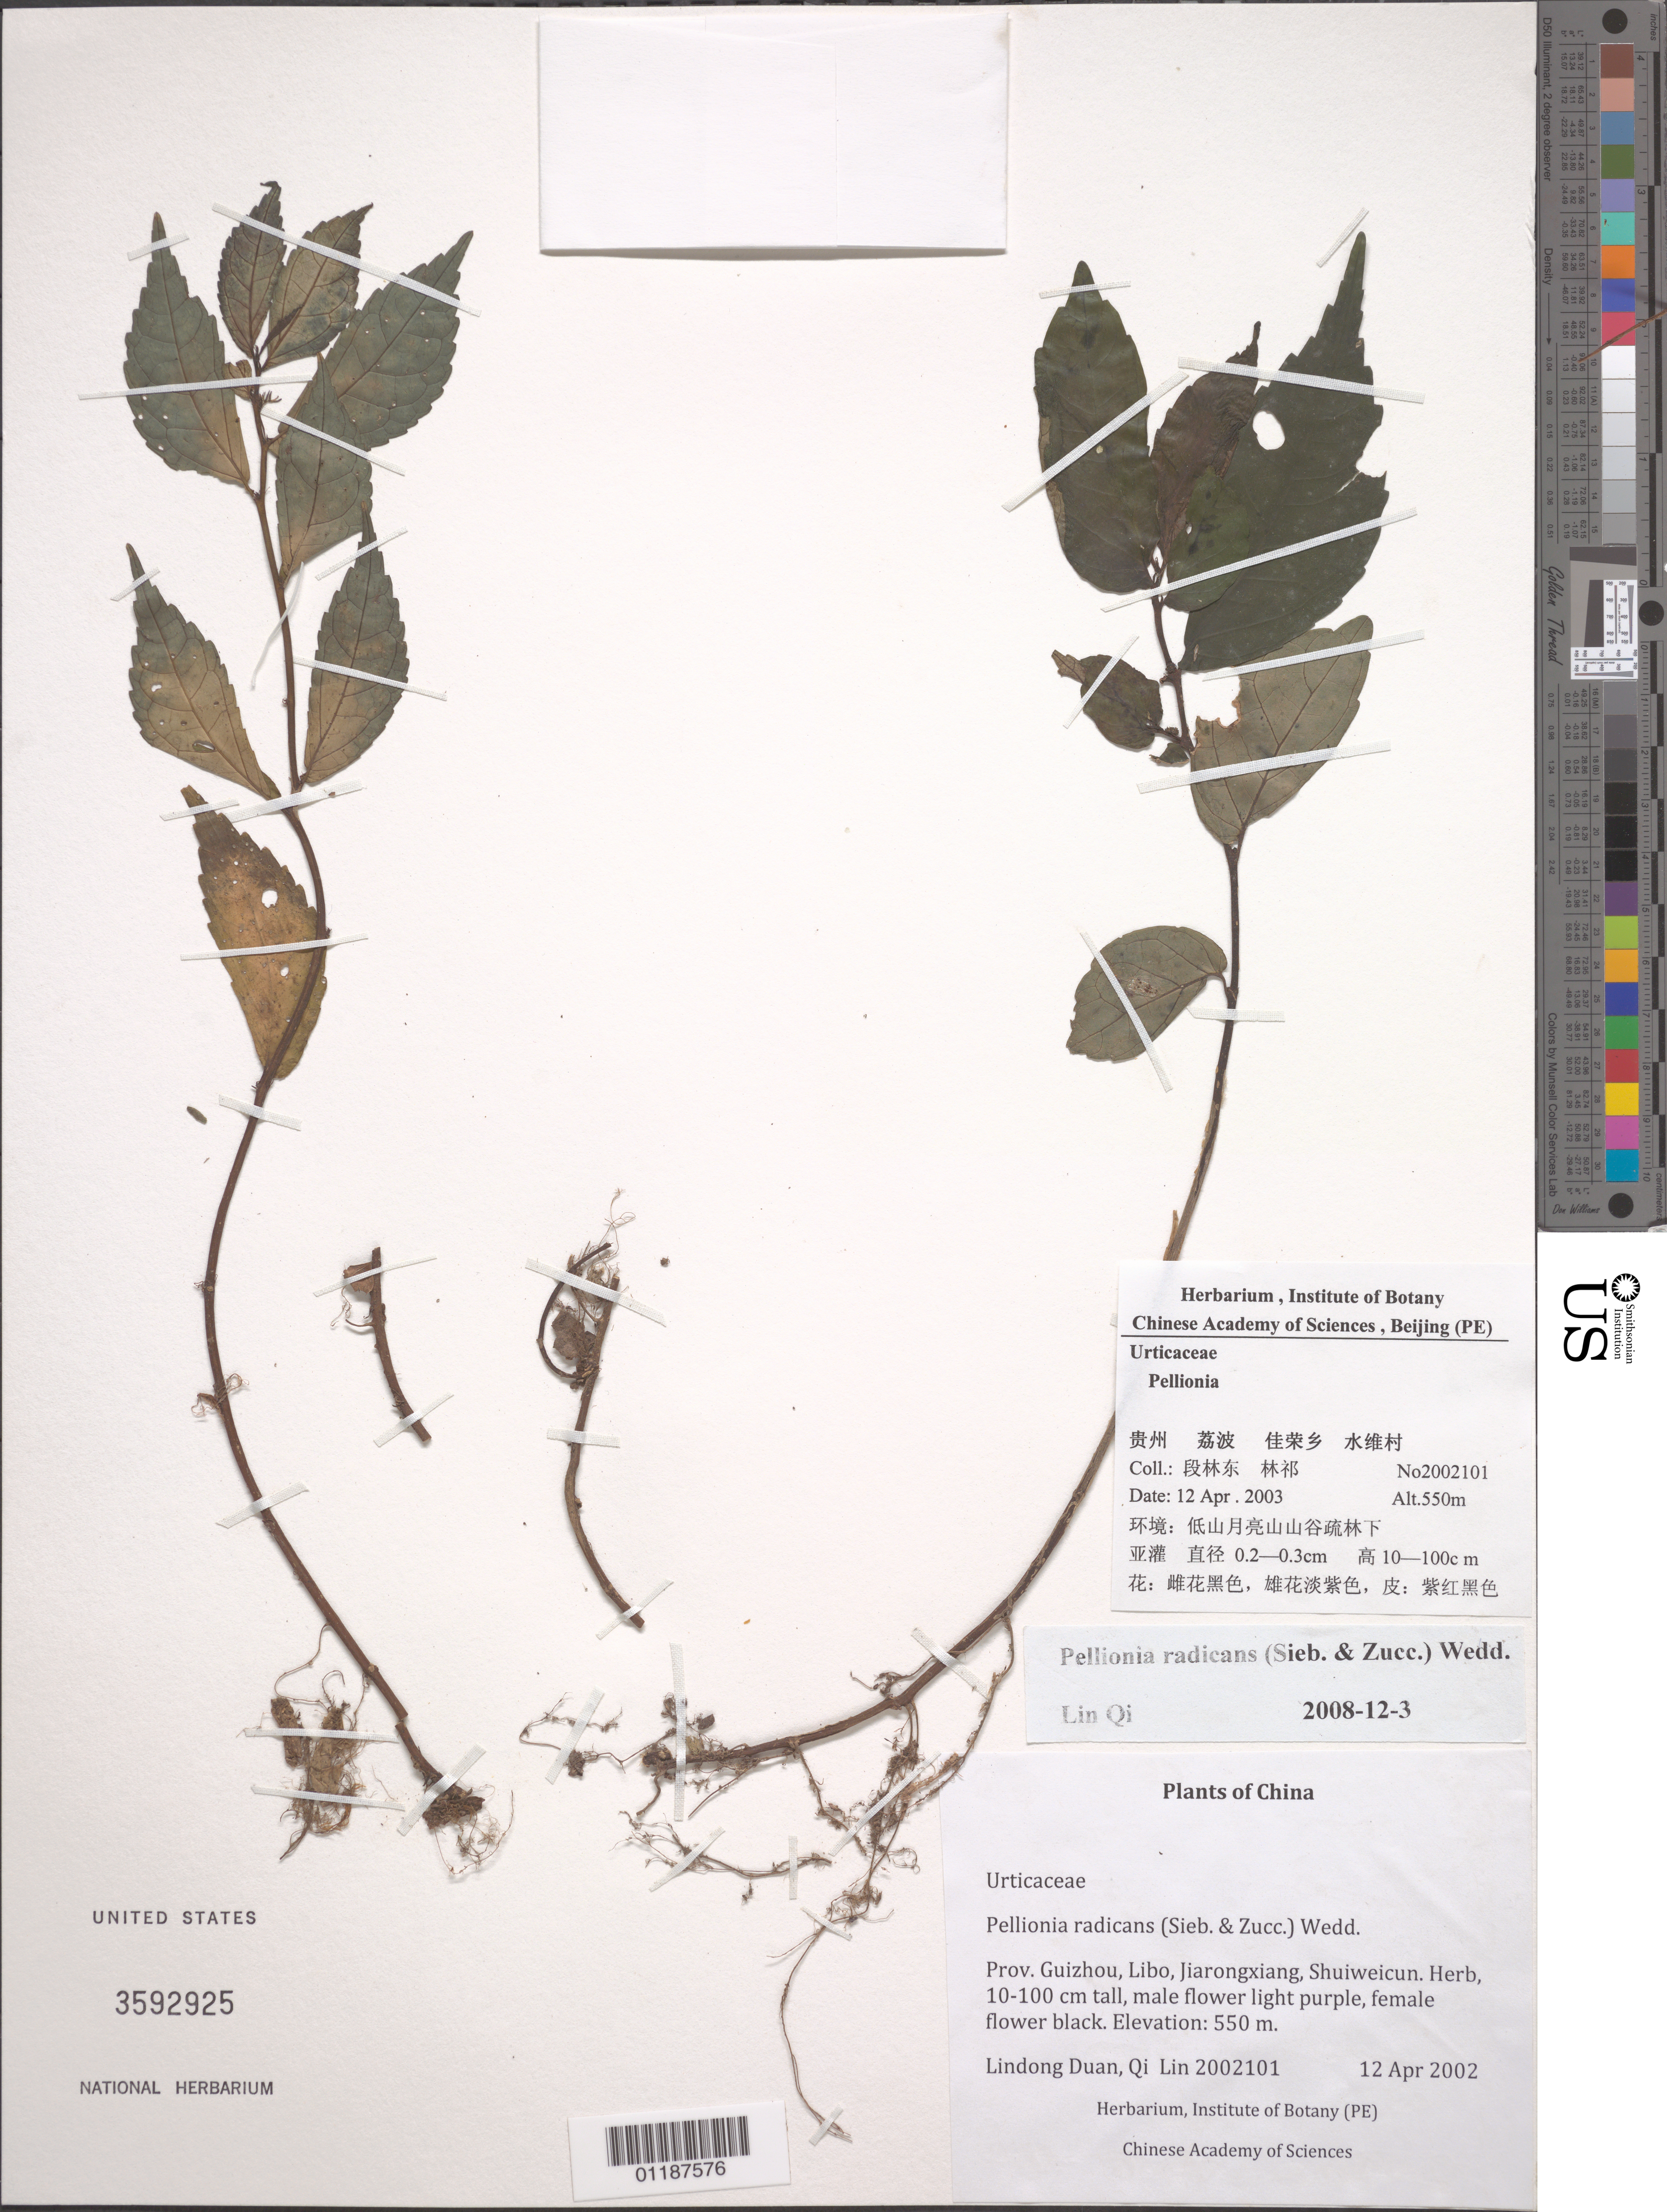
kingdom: Plantae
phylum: Tracheophyta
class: Magnoliopsida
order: Rosales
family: Urticaceae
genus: Pellionia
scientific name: Pellionia radicans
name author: (Siebold & Zucc.) Wedd.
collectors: L. Duan & Lin Qi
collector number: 2002101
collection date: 2002-04-12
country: China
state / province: Guizhou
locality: Libo, Jiarongxiang, Shuiweicun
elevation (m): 550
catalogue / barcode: US 3592925